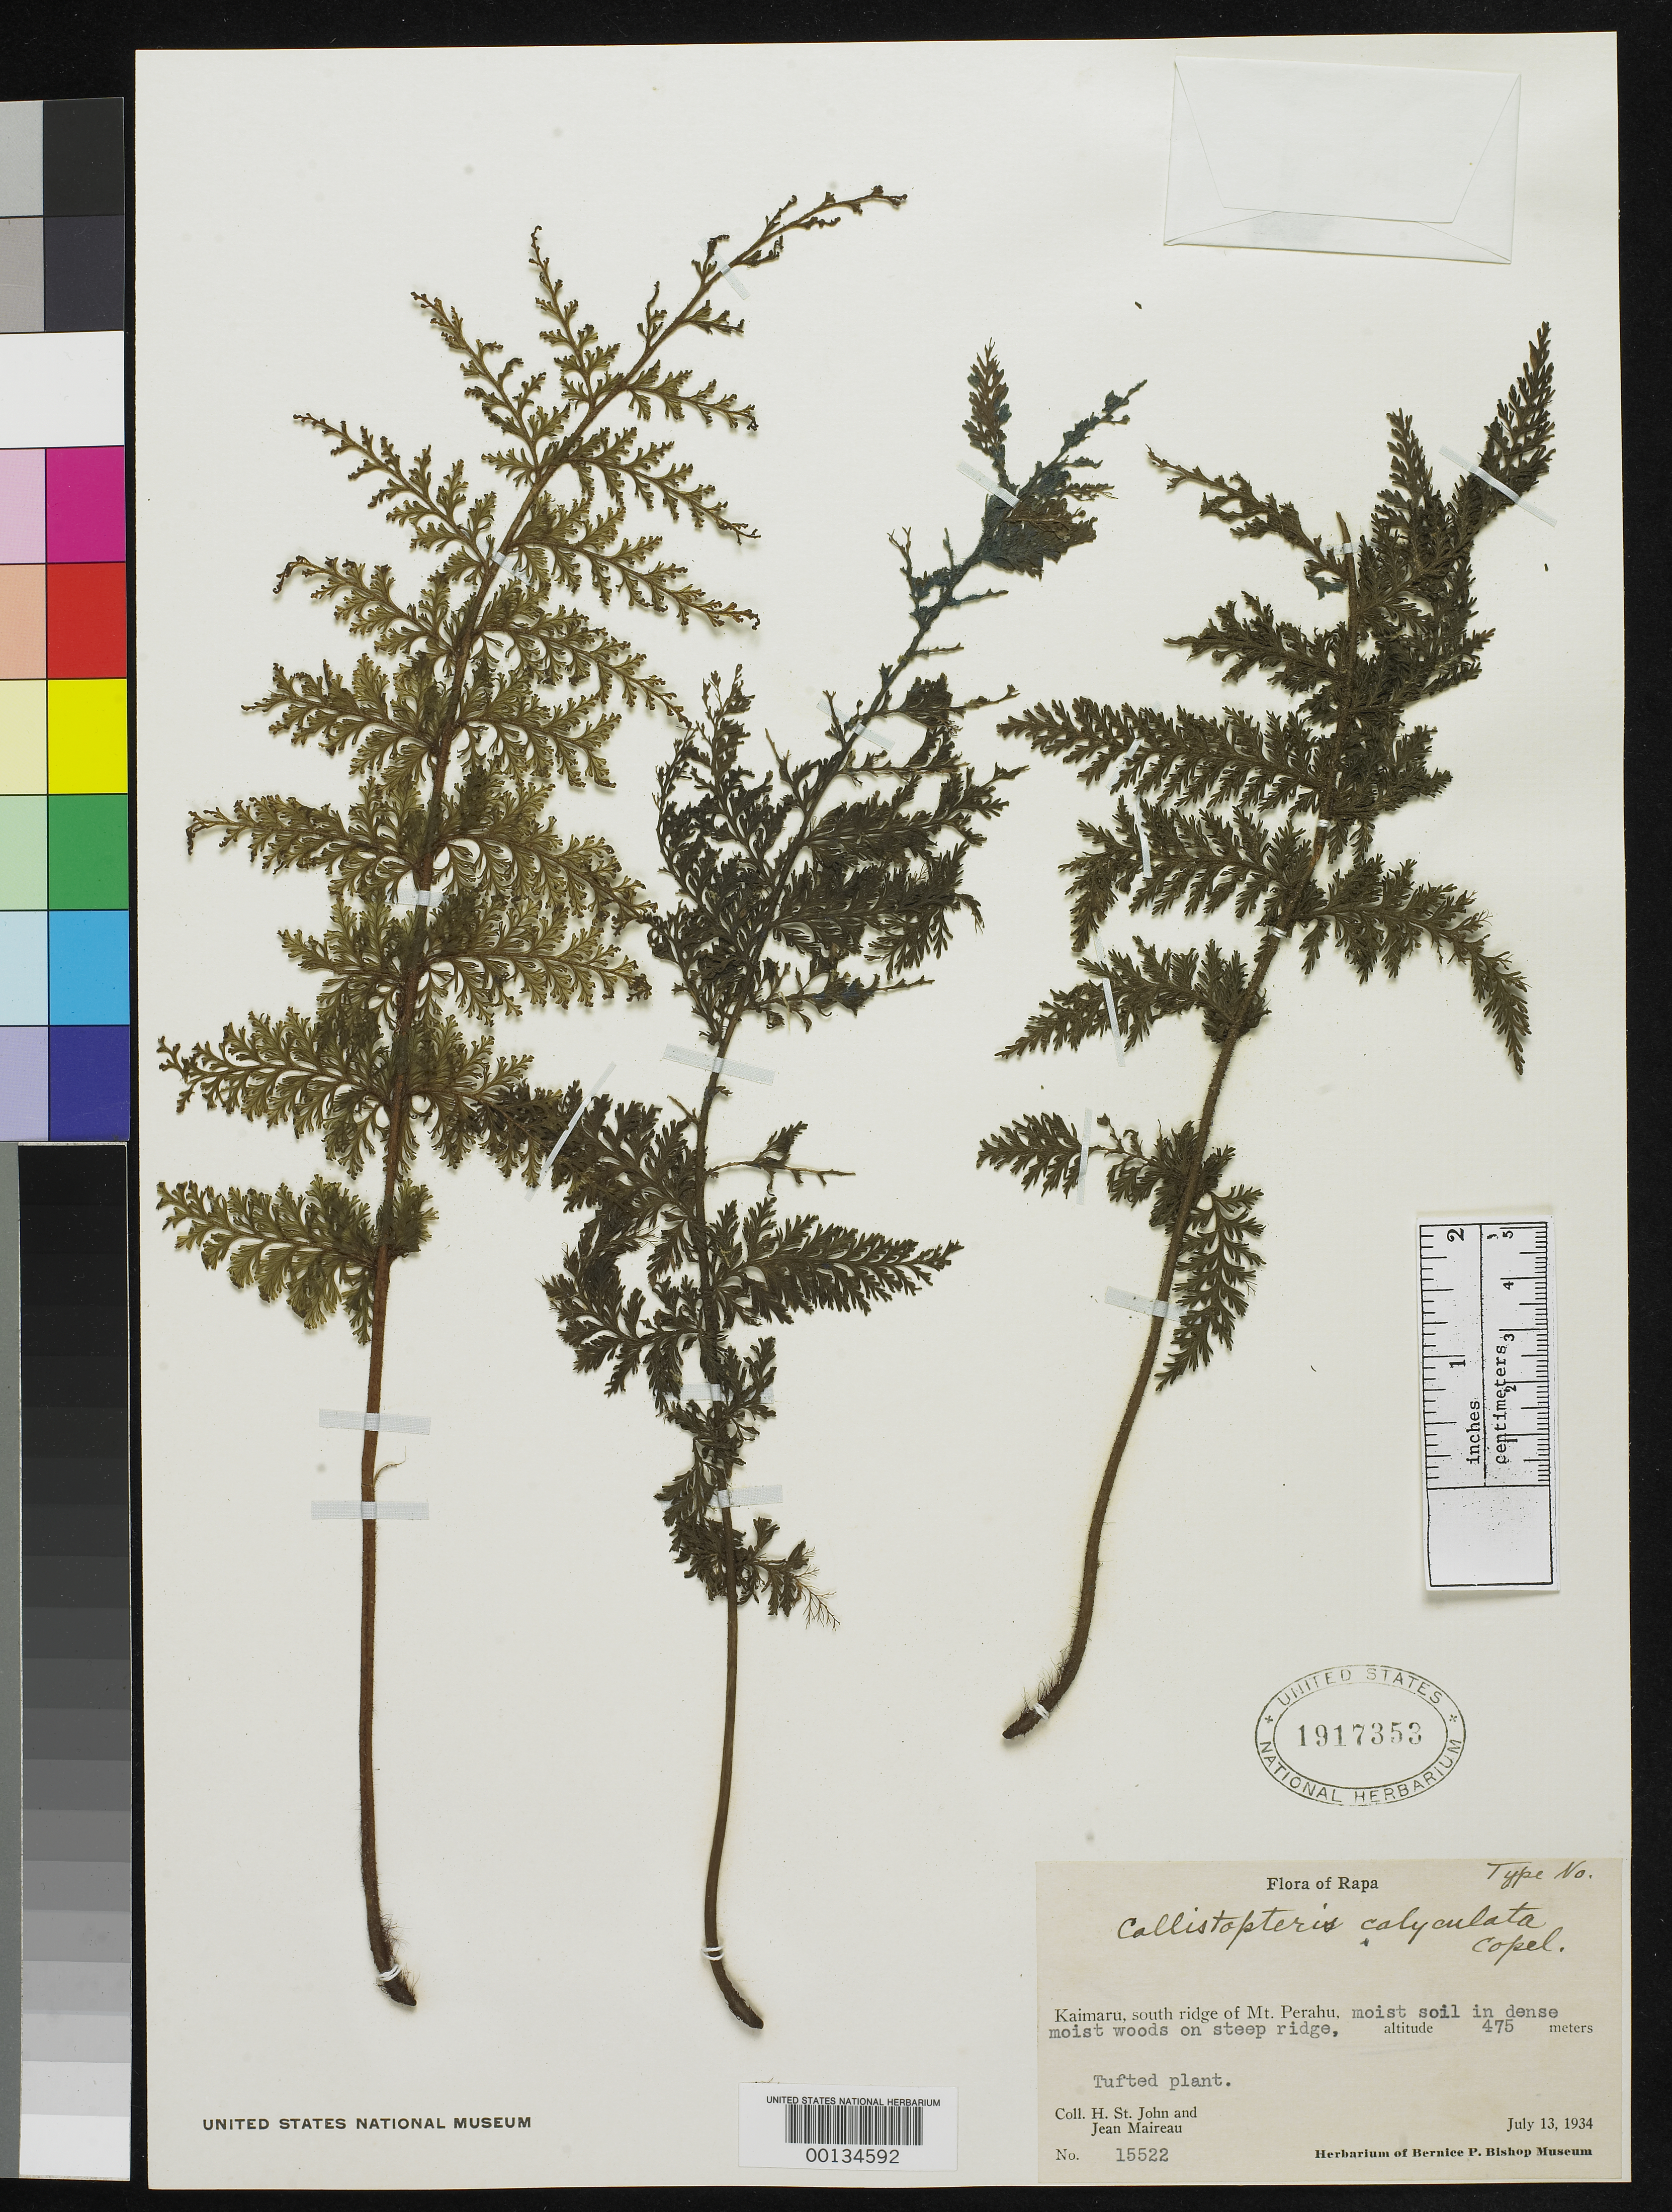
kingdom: Plantae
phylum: Tracheophyta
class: Polypodiopsida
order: Hymenophyllales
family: Hymenophyllaceae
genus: Callistopteris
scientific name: Callistopteris calyculata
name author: Copel.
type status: Isotype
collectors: H. St. John & J. Maireau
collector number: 15522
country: French Polynesia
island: Rapa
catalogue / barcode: US 1917353